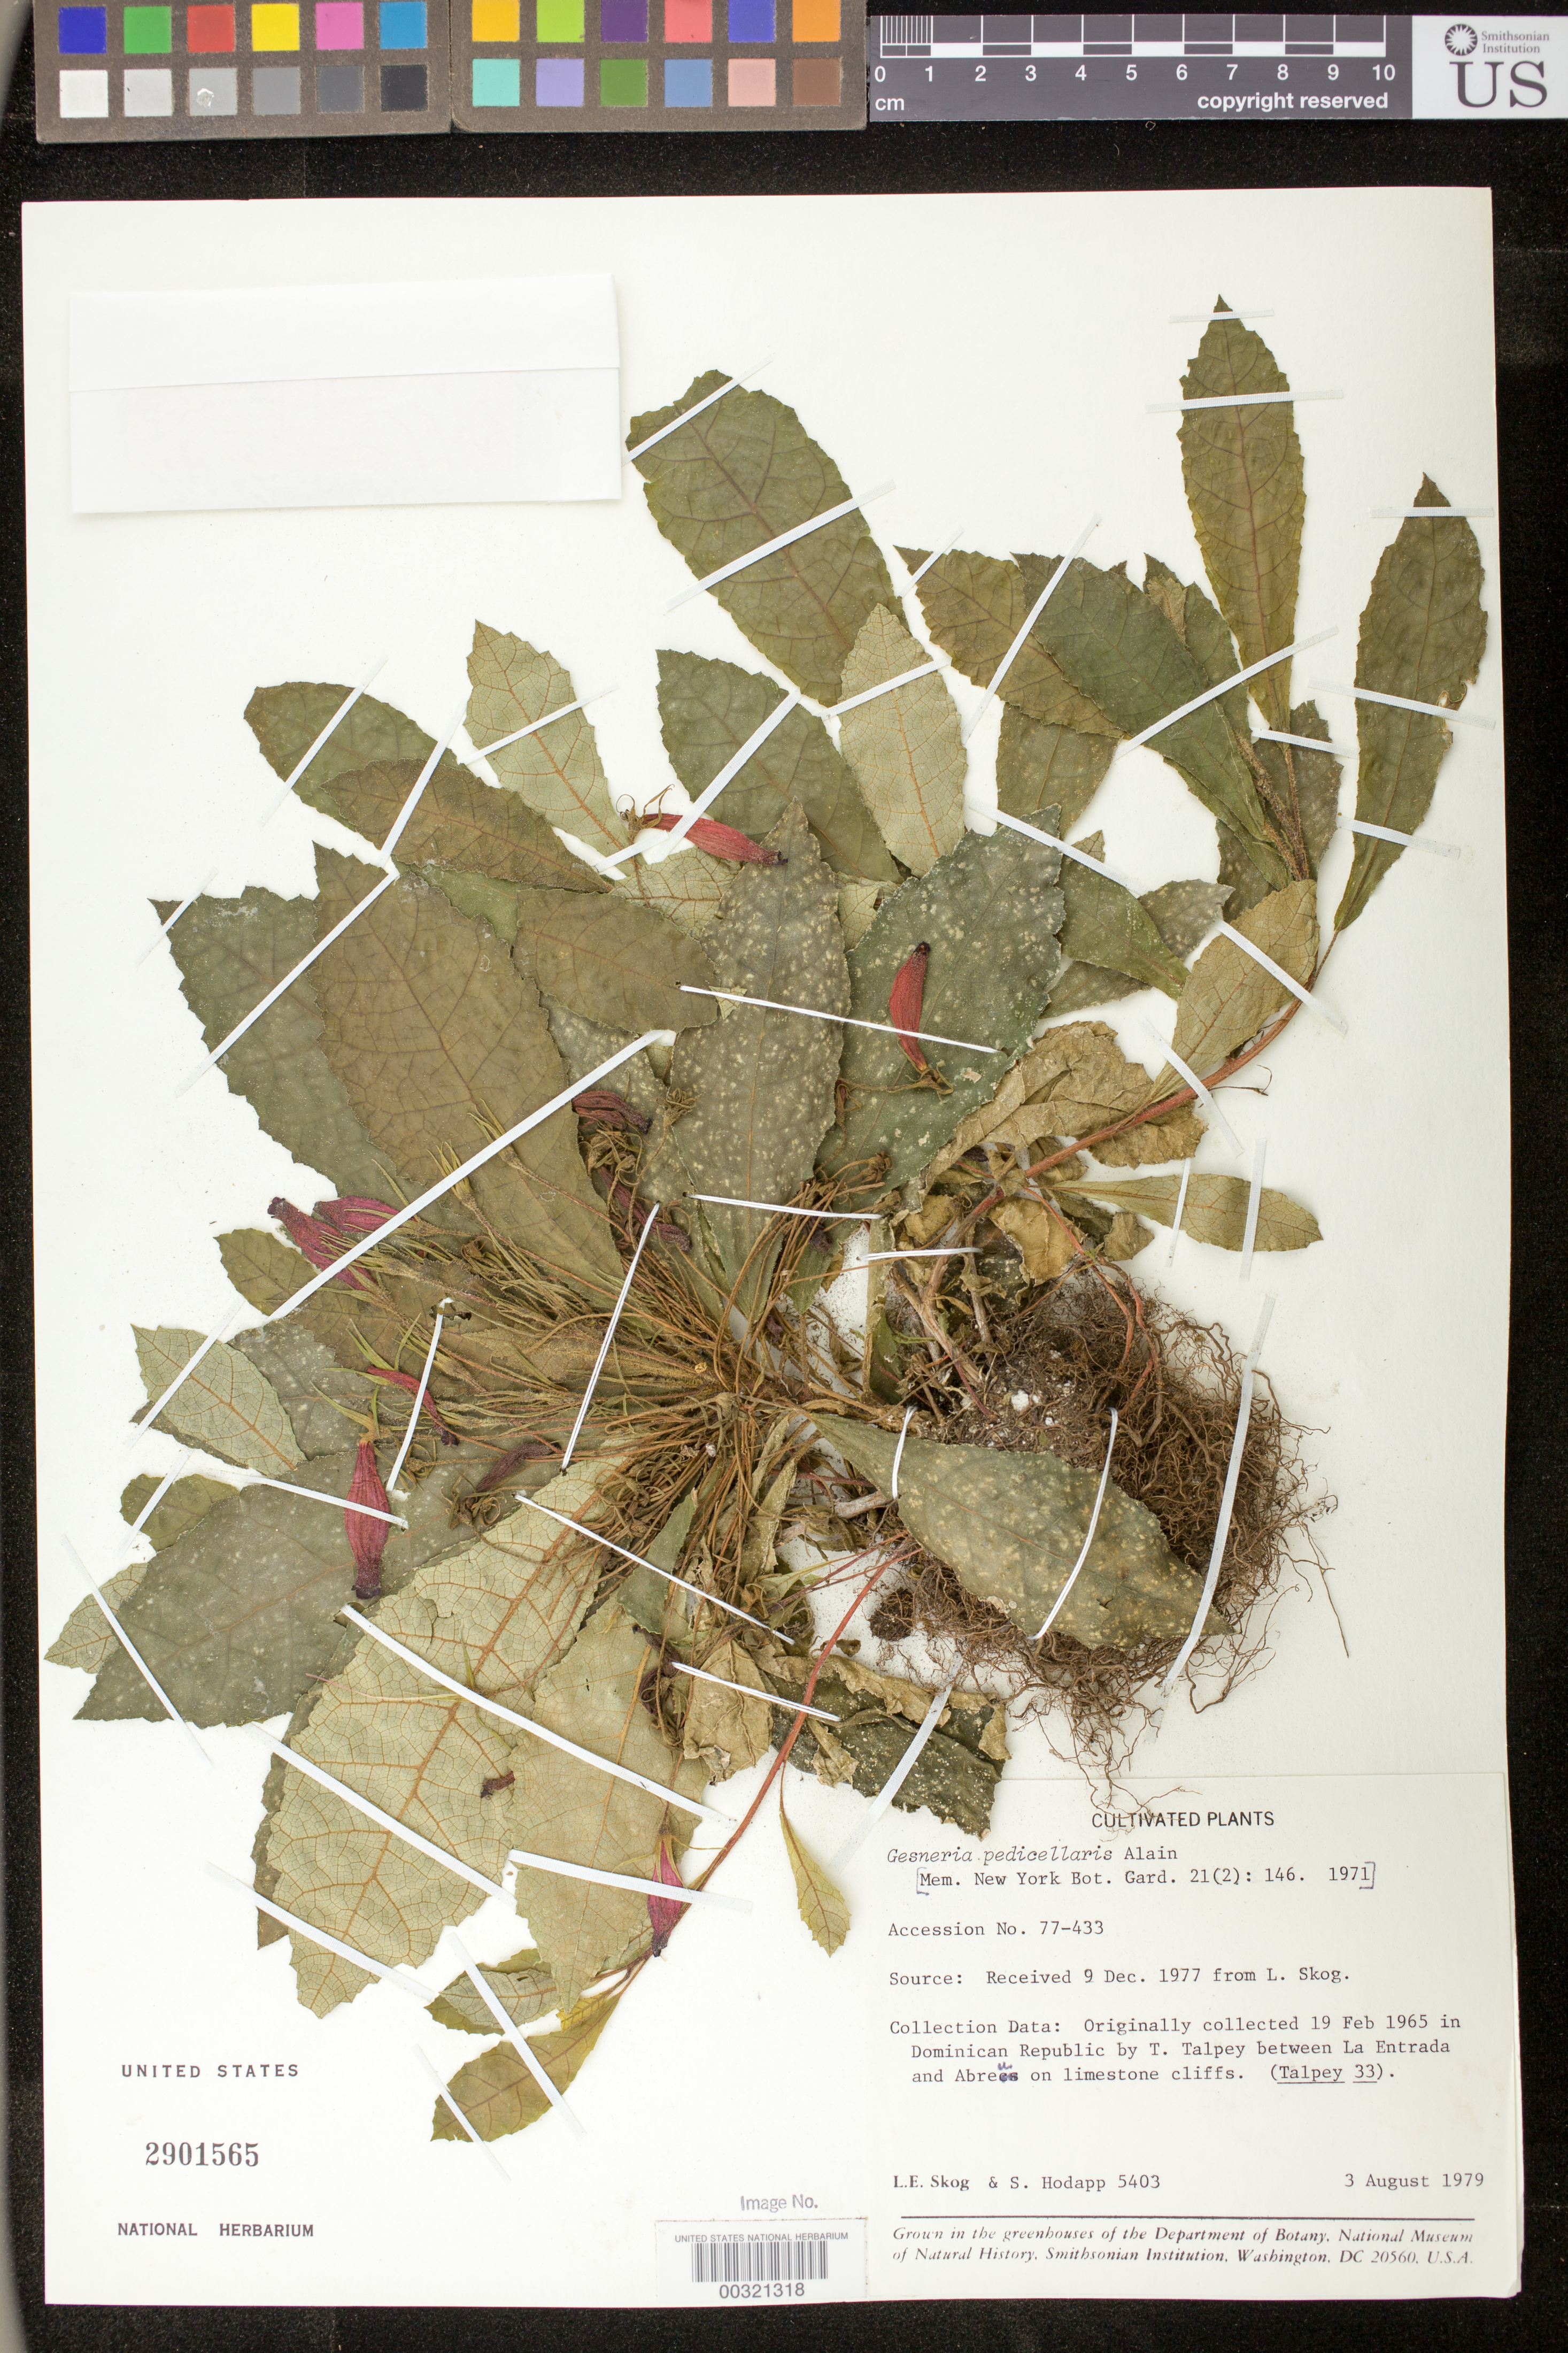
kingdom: Plantae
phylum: Tracheophyta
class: Magnoliopsida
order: Lamiales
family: Gesneriaceae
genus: Gesneria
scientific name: Gesneria pedicellaris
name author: Alain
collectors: L. E. Skog & S. Hodapp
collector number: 5403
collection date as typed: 03 Aug 1979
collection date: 1979-08-03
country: Dominican Republic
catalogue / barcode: US 2901565